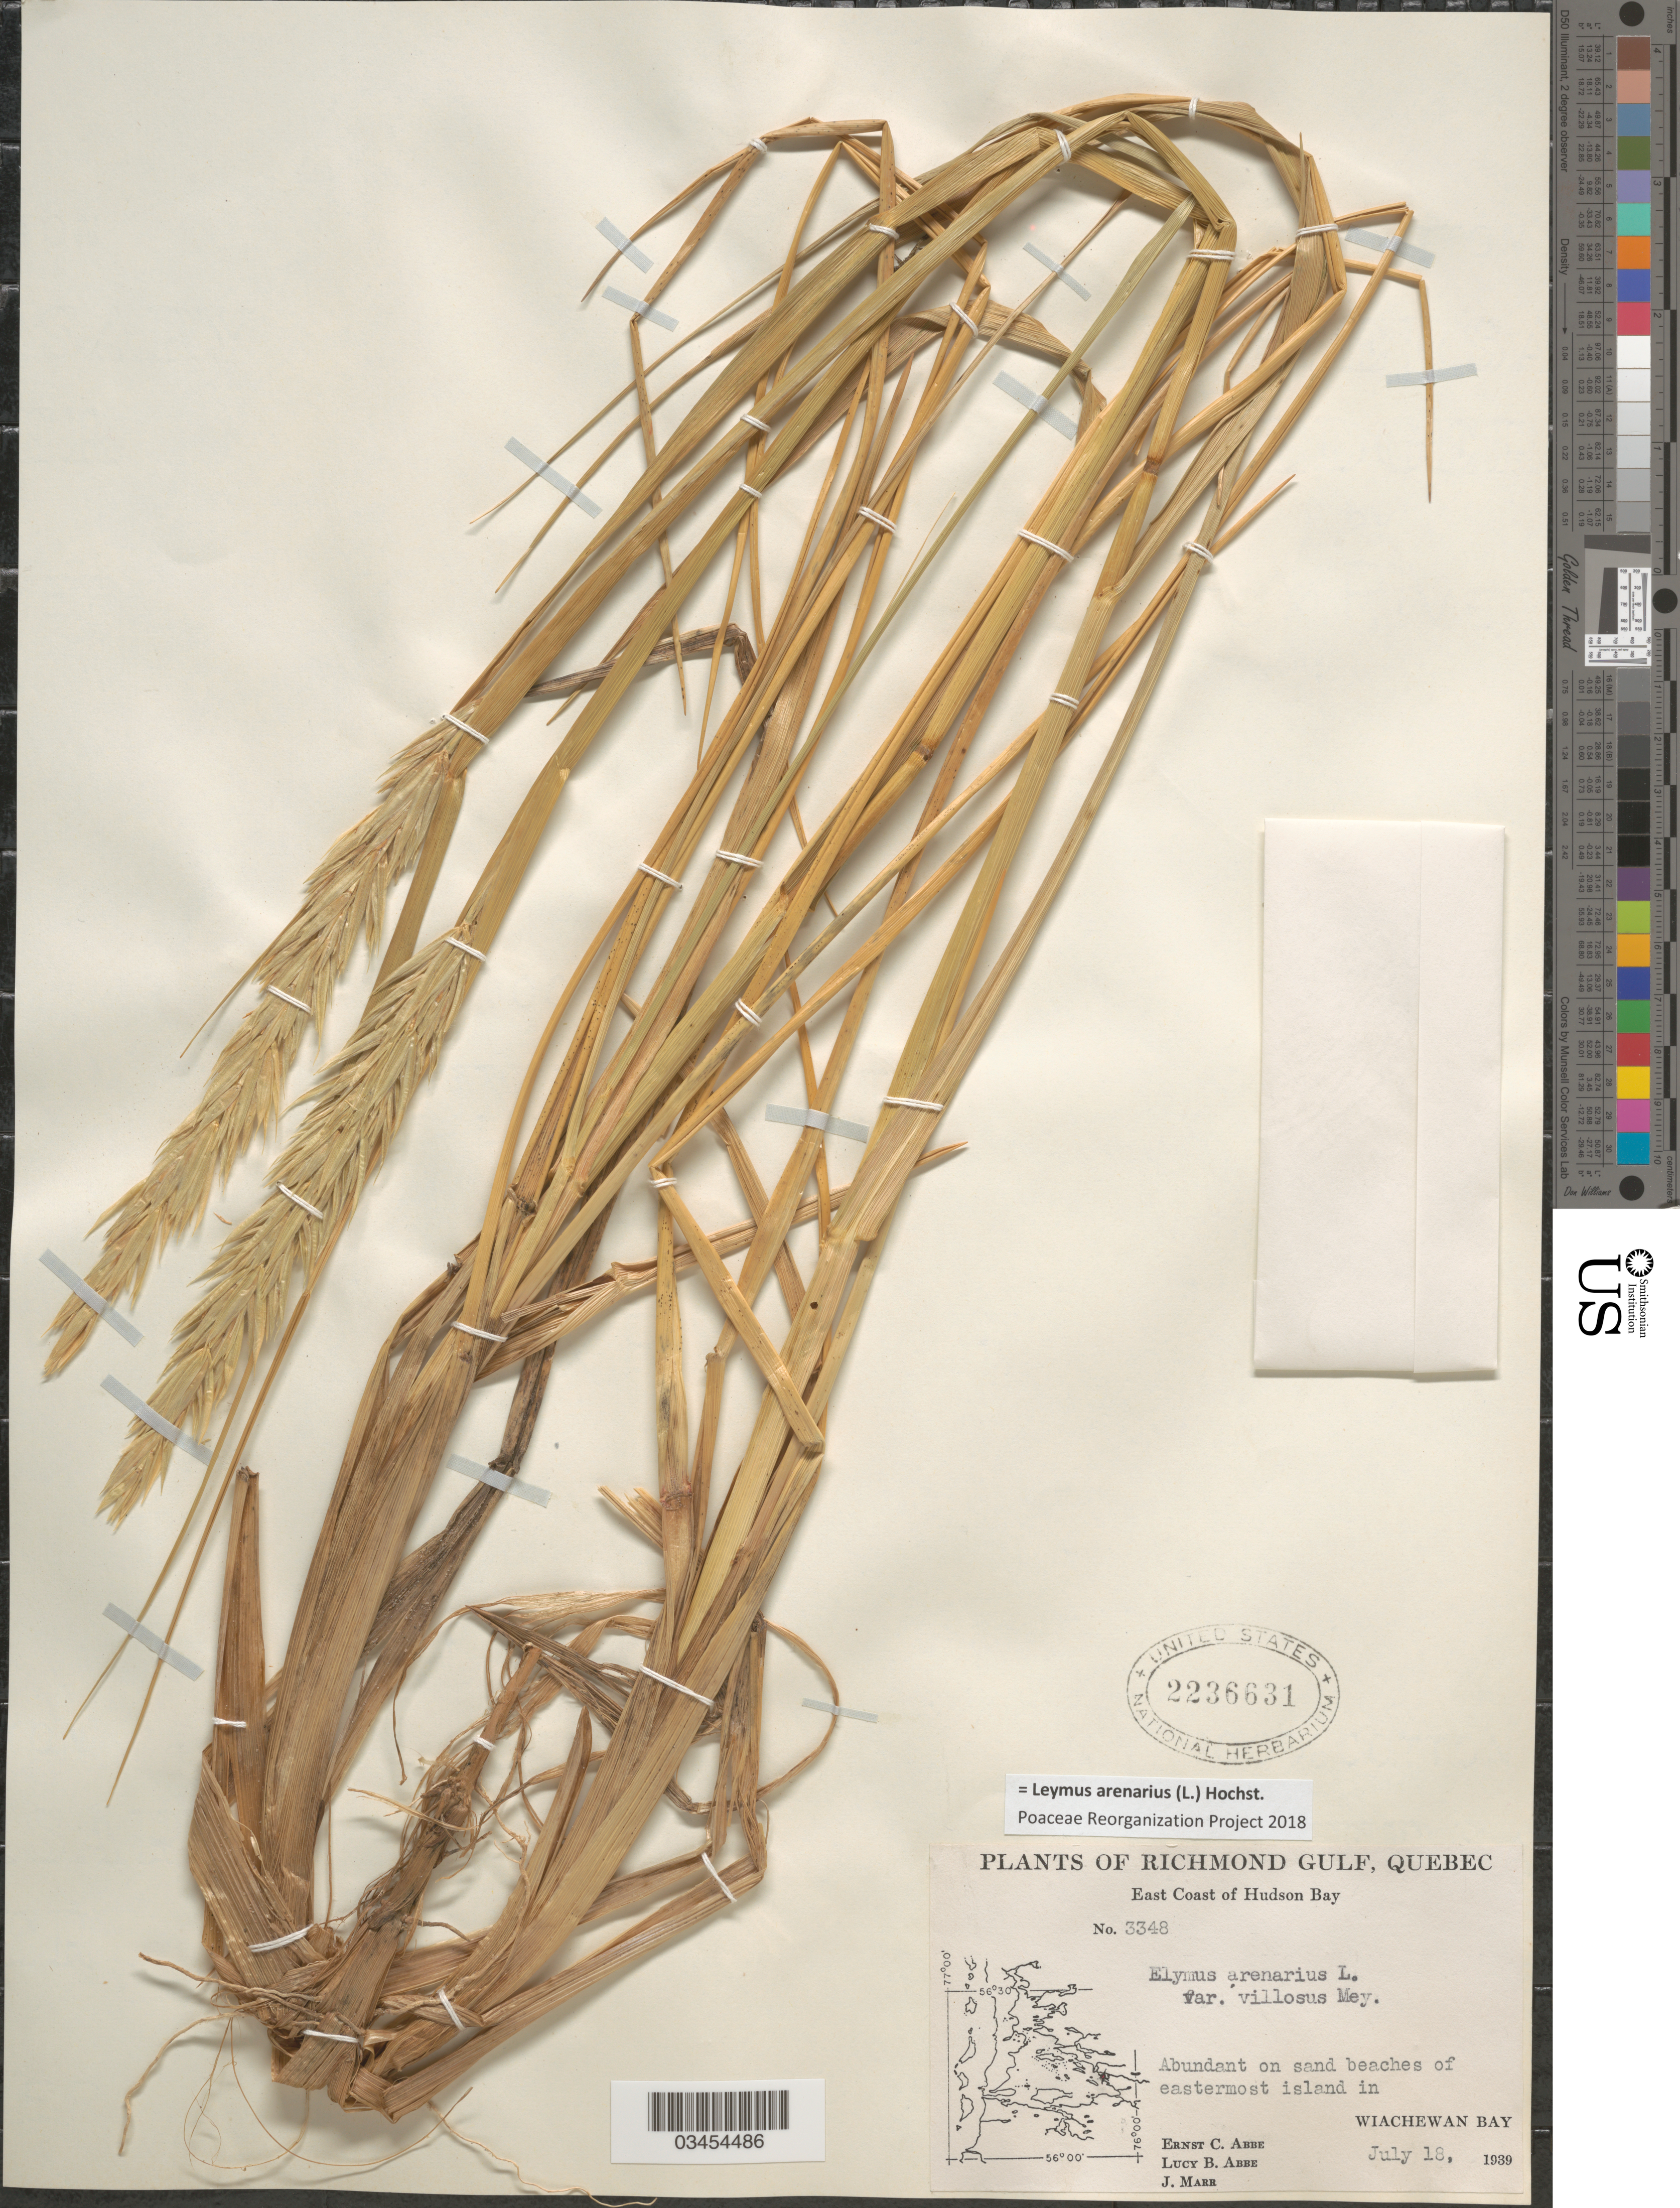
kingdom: Plantae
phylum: Tracheophyta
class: Liliopsida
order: Poales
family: Poaceae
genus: Leymus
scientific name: Leymus mollis subsp. mollis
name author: (Trin.) Pilg.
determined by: Soreng, Robert J., Research Associate (BOT), Smithsonian Institution - National Museum of Natural History (UNITED STATES)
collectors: E. C. Abbe, L. B. Abbe & J. Marr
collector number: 3348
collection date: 1939-07-18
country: Canada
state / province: Quebec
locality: Richmond Gulf. East Coast of Hudson Bay. Abundant on sand beaches of eastermost island in Wiachewan Bay.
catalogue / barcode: US 2236631